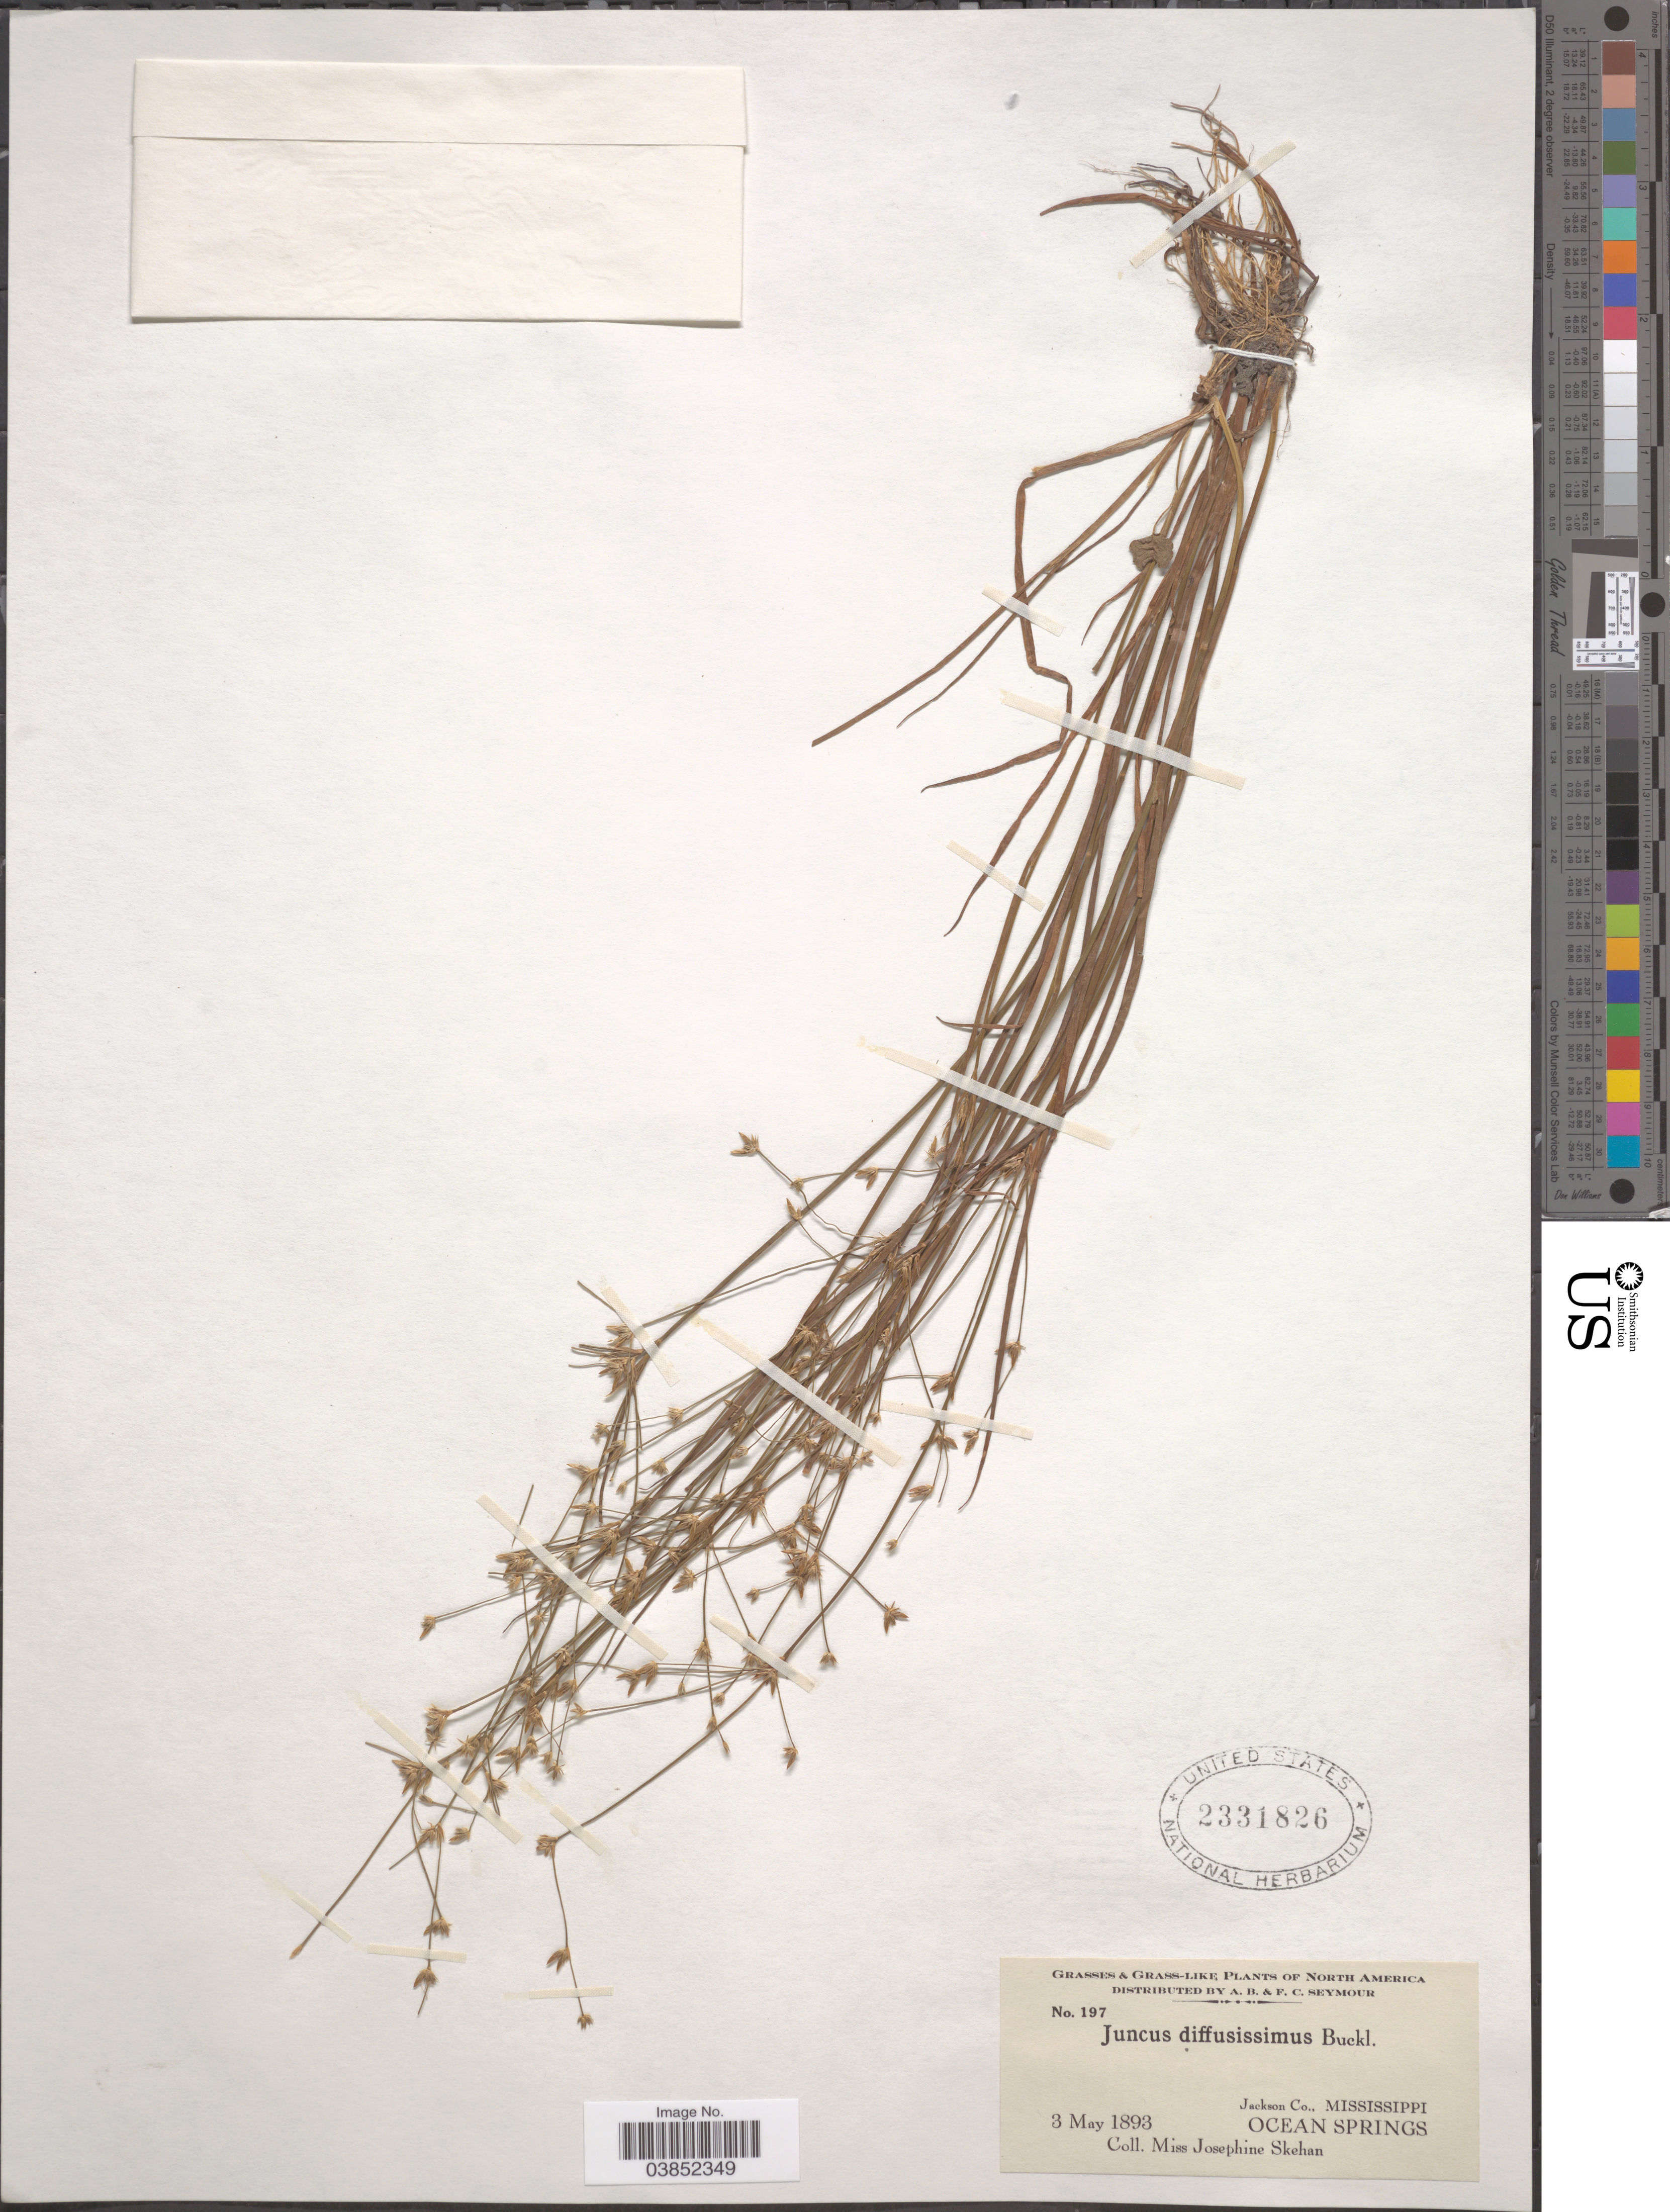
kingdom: Plantae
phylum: Tracheophyta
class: Liliopsida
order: Poales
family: Juncaceae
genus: Juncus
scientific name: Juncus diffusissimus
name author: Buckley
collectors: J. Skehan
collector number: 197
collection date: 1893-05-03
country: United States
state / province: Mississippi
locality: Grasses & Grass- Like. Jackson Co., Ocean Springs.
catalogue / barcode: US 2331826